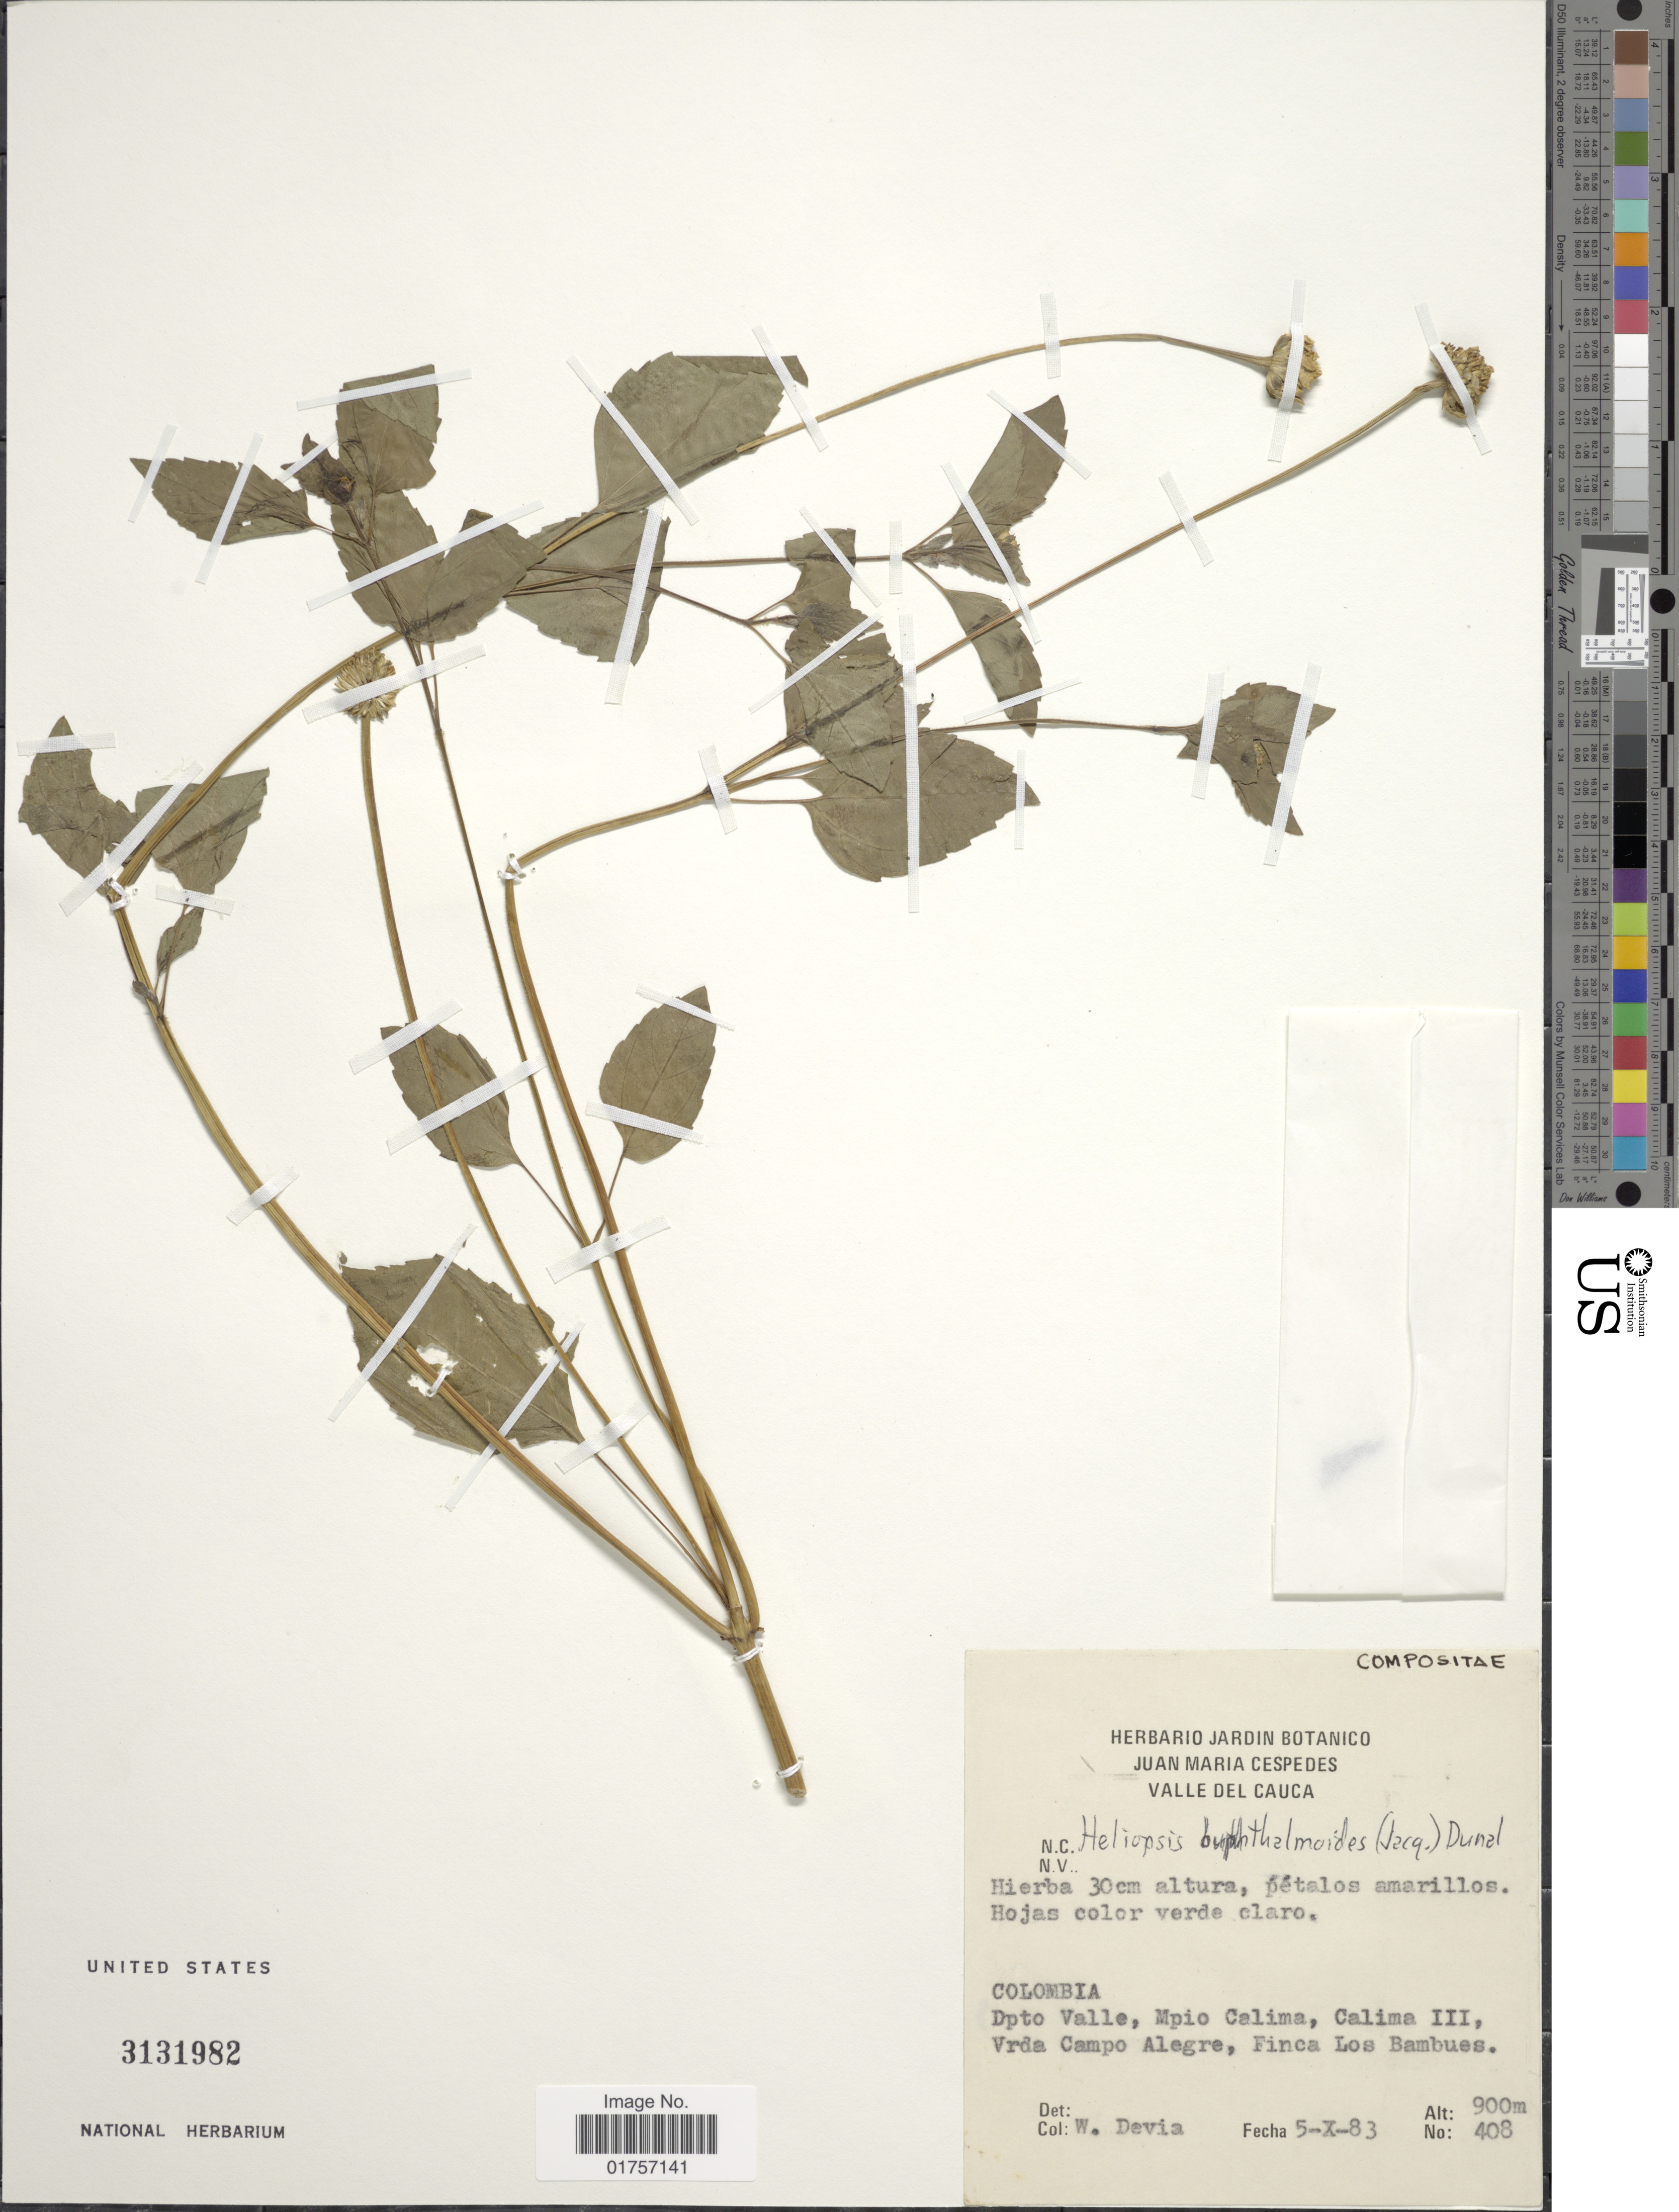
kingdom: Plantae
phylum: Tracheophyta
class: Magnoliopsida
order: Asterales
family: Asteraceae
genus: Heliopsis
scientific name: Heliopsis buphthalmoides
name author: (Jacq.) Dunal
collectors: W. Devia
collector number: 408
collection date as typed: Transcribed d/m/y: 5/10/83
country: Colombia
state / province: Valle del Cauca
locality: Dpto Valle, Mpio Calima, Calima III, Vrda Campo Alegre, Finca Los Bambues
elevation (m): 900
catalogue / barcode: US 3131982